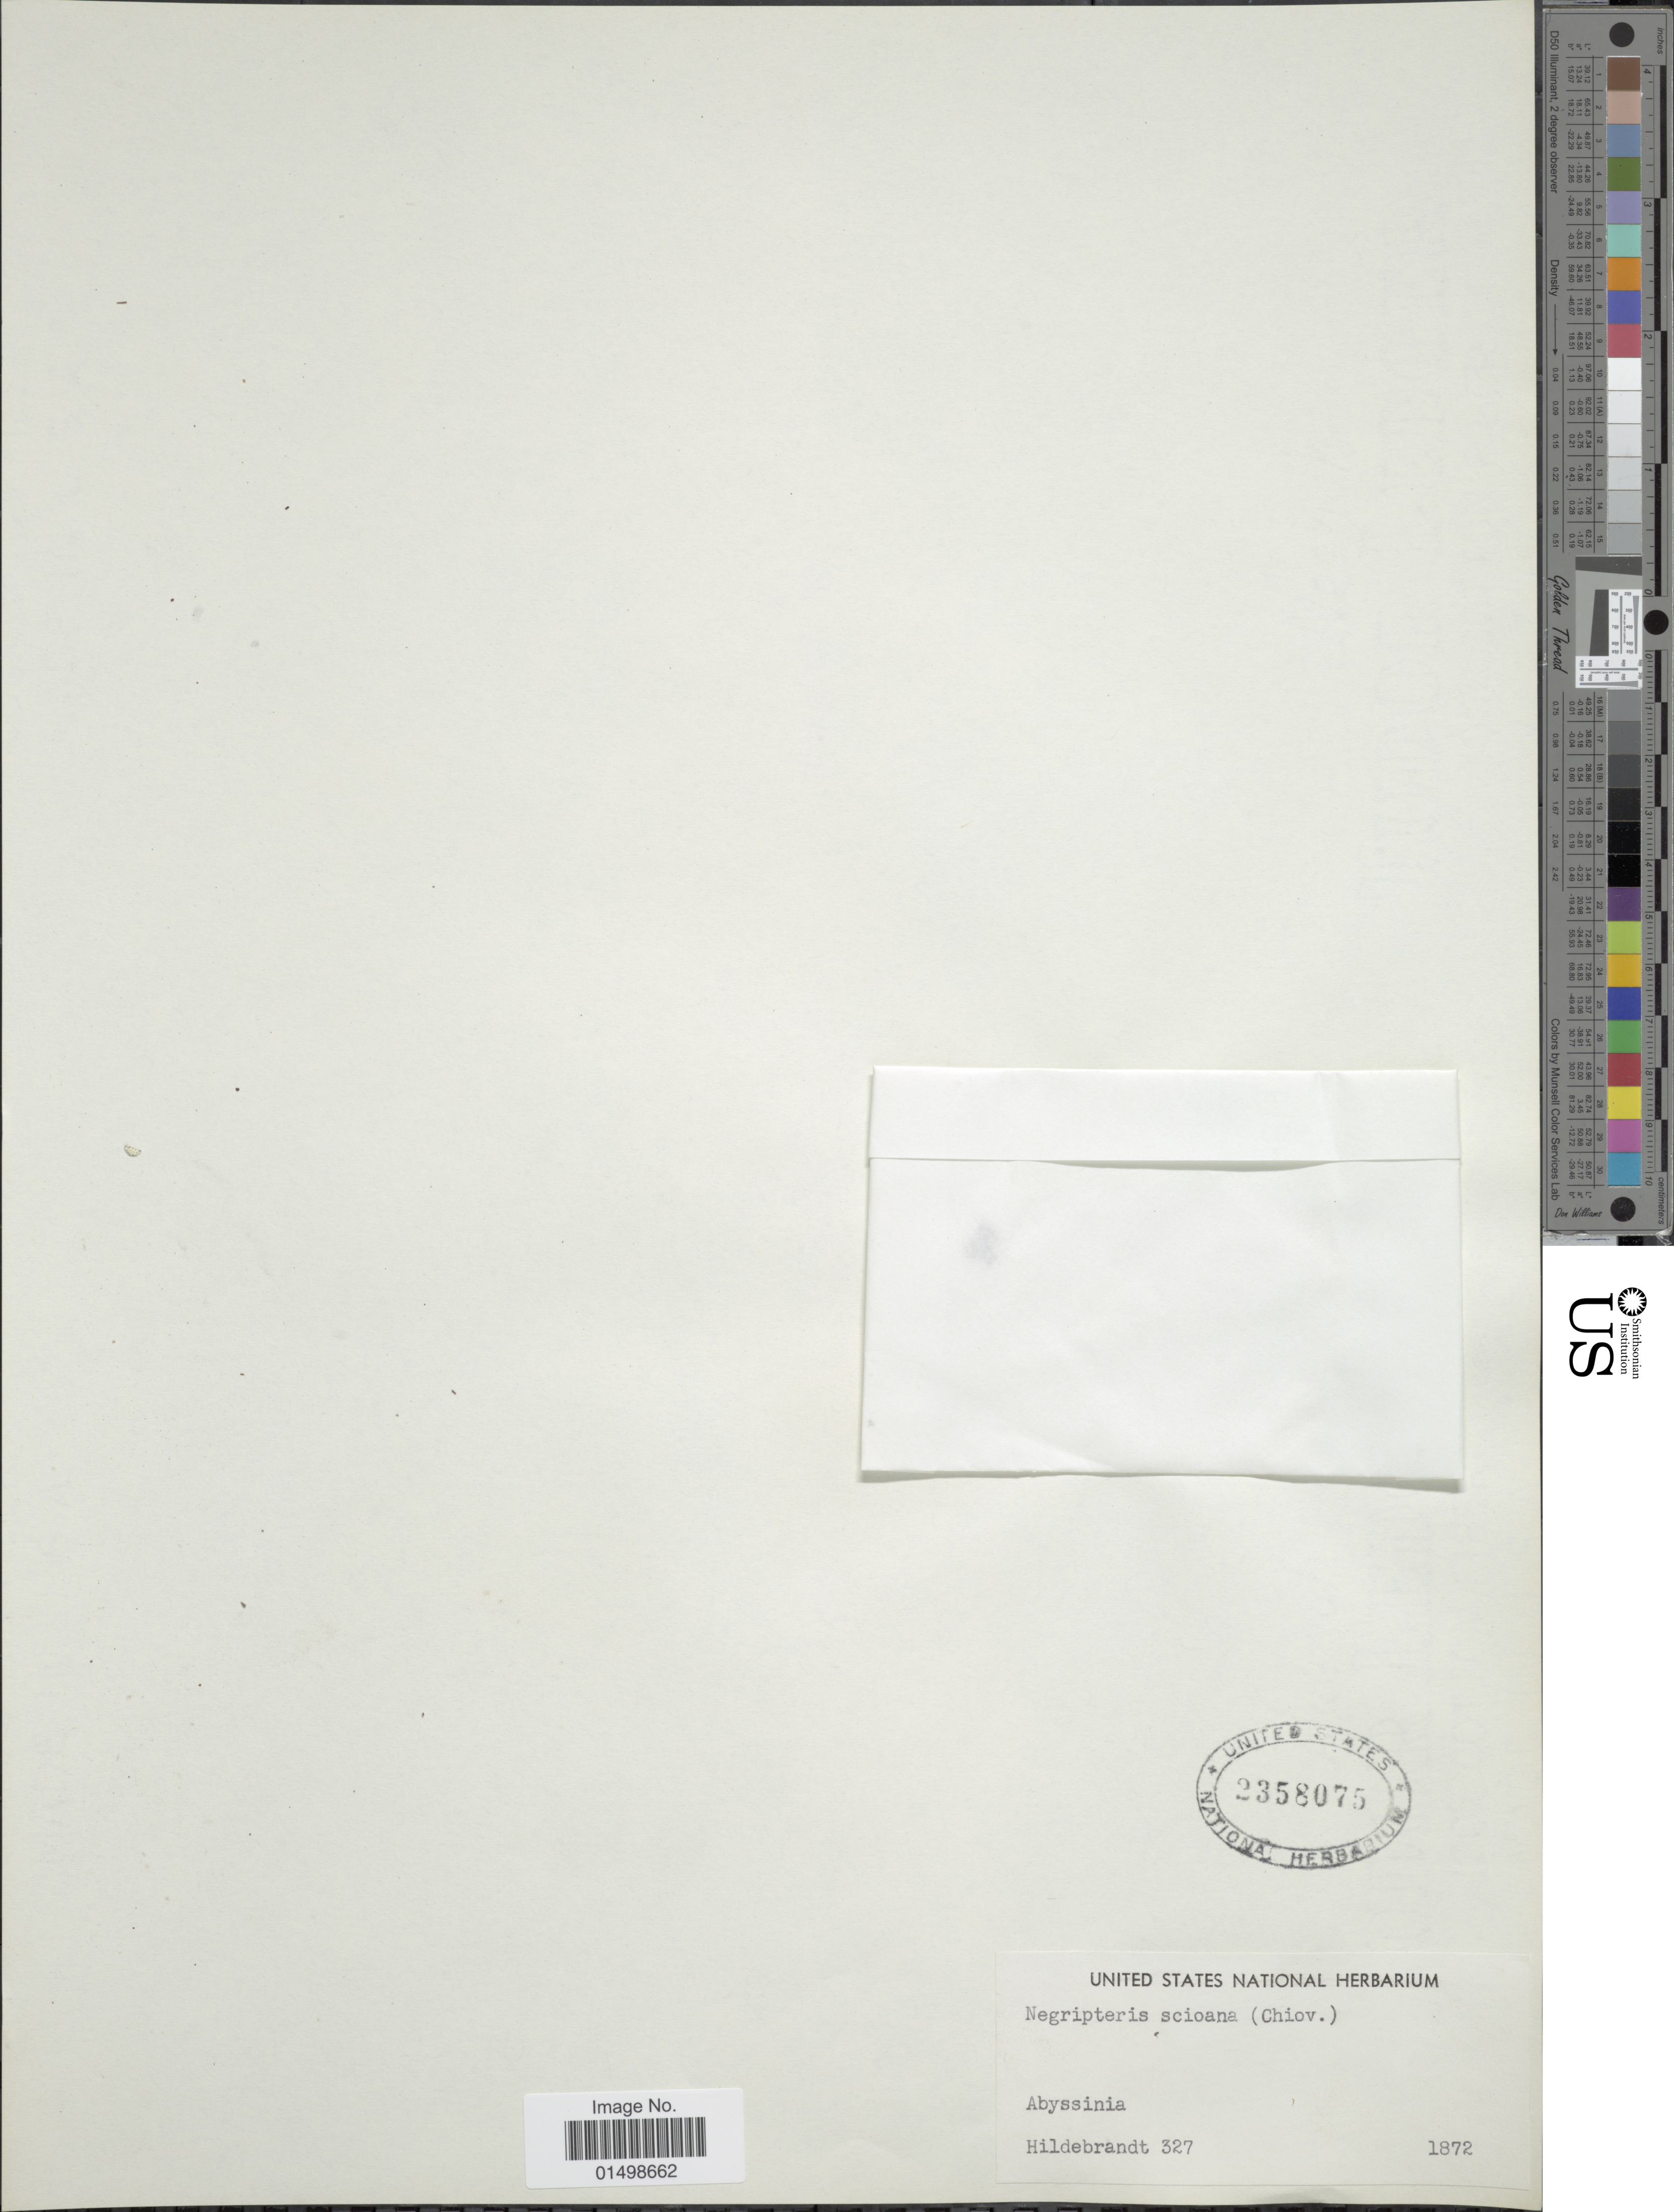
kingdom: Plantae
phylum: Tracheophyta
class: Polypodiopsida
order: Polypodiales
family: Pteridaceae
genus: Aleuritopteris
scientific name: Aleuritopteris sp.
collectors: Hildebrandt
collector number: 327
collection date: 1872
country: Eritrea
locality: Abyssinia.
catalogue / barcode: US 2358075